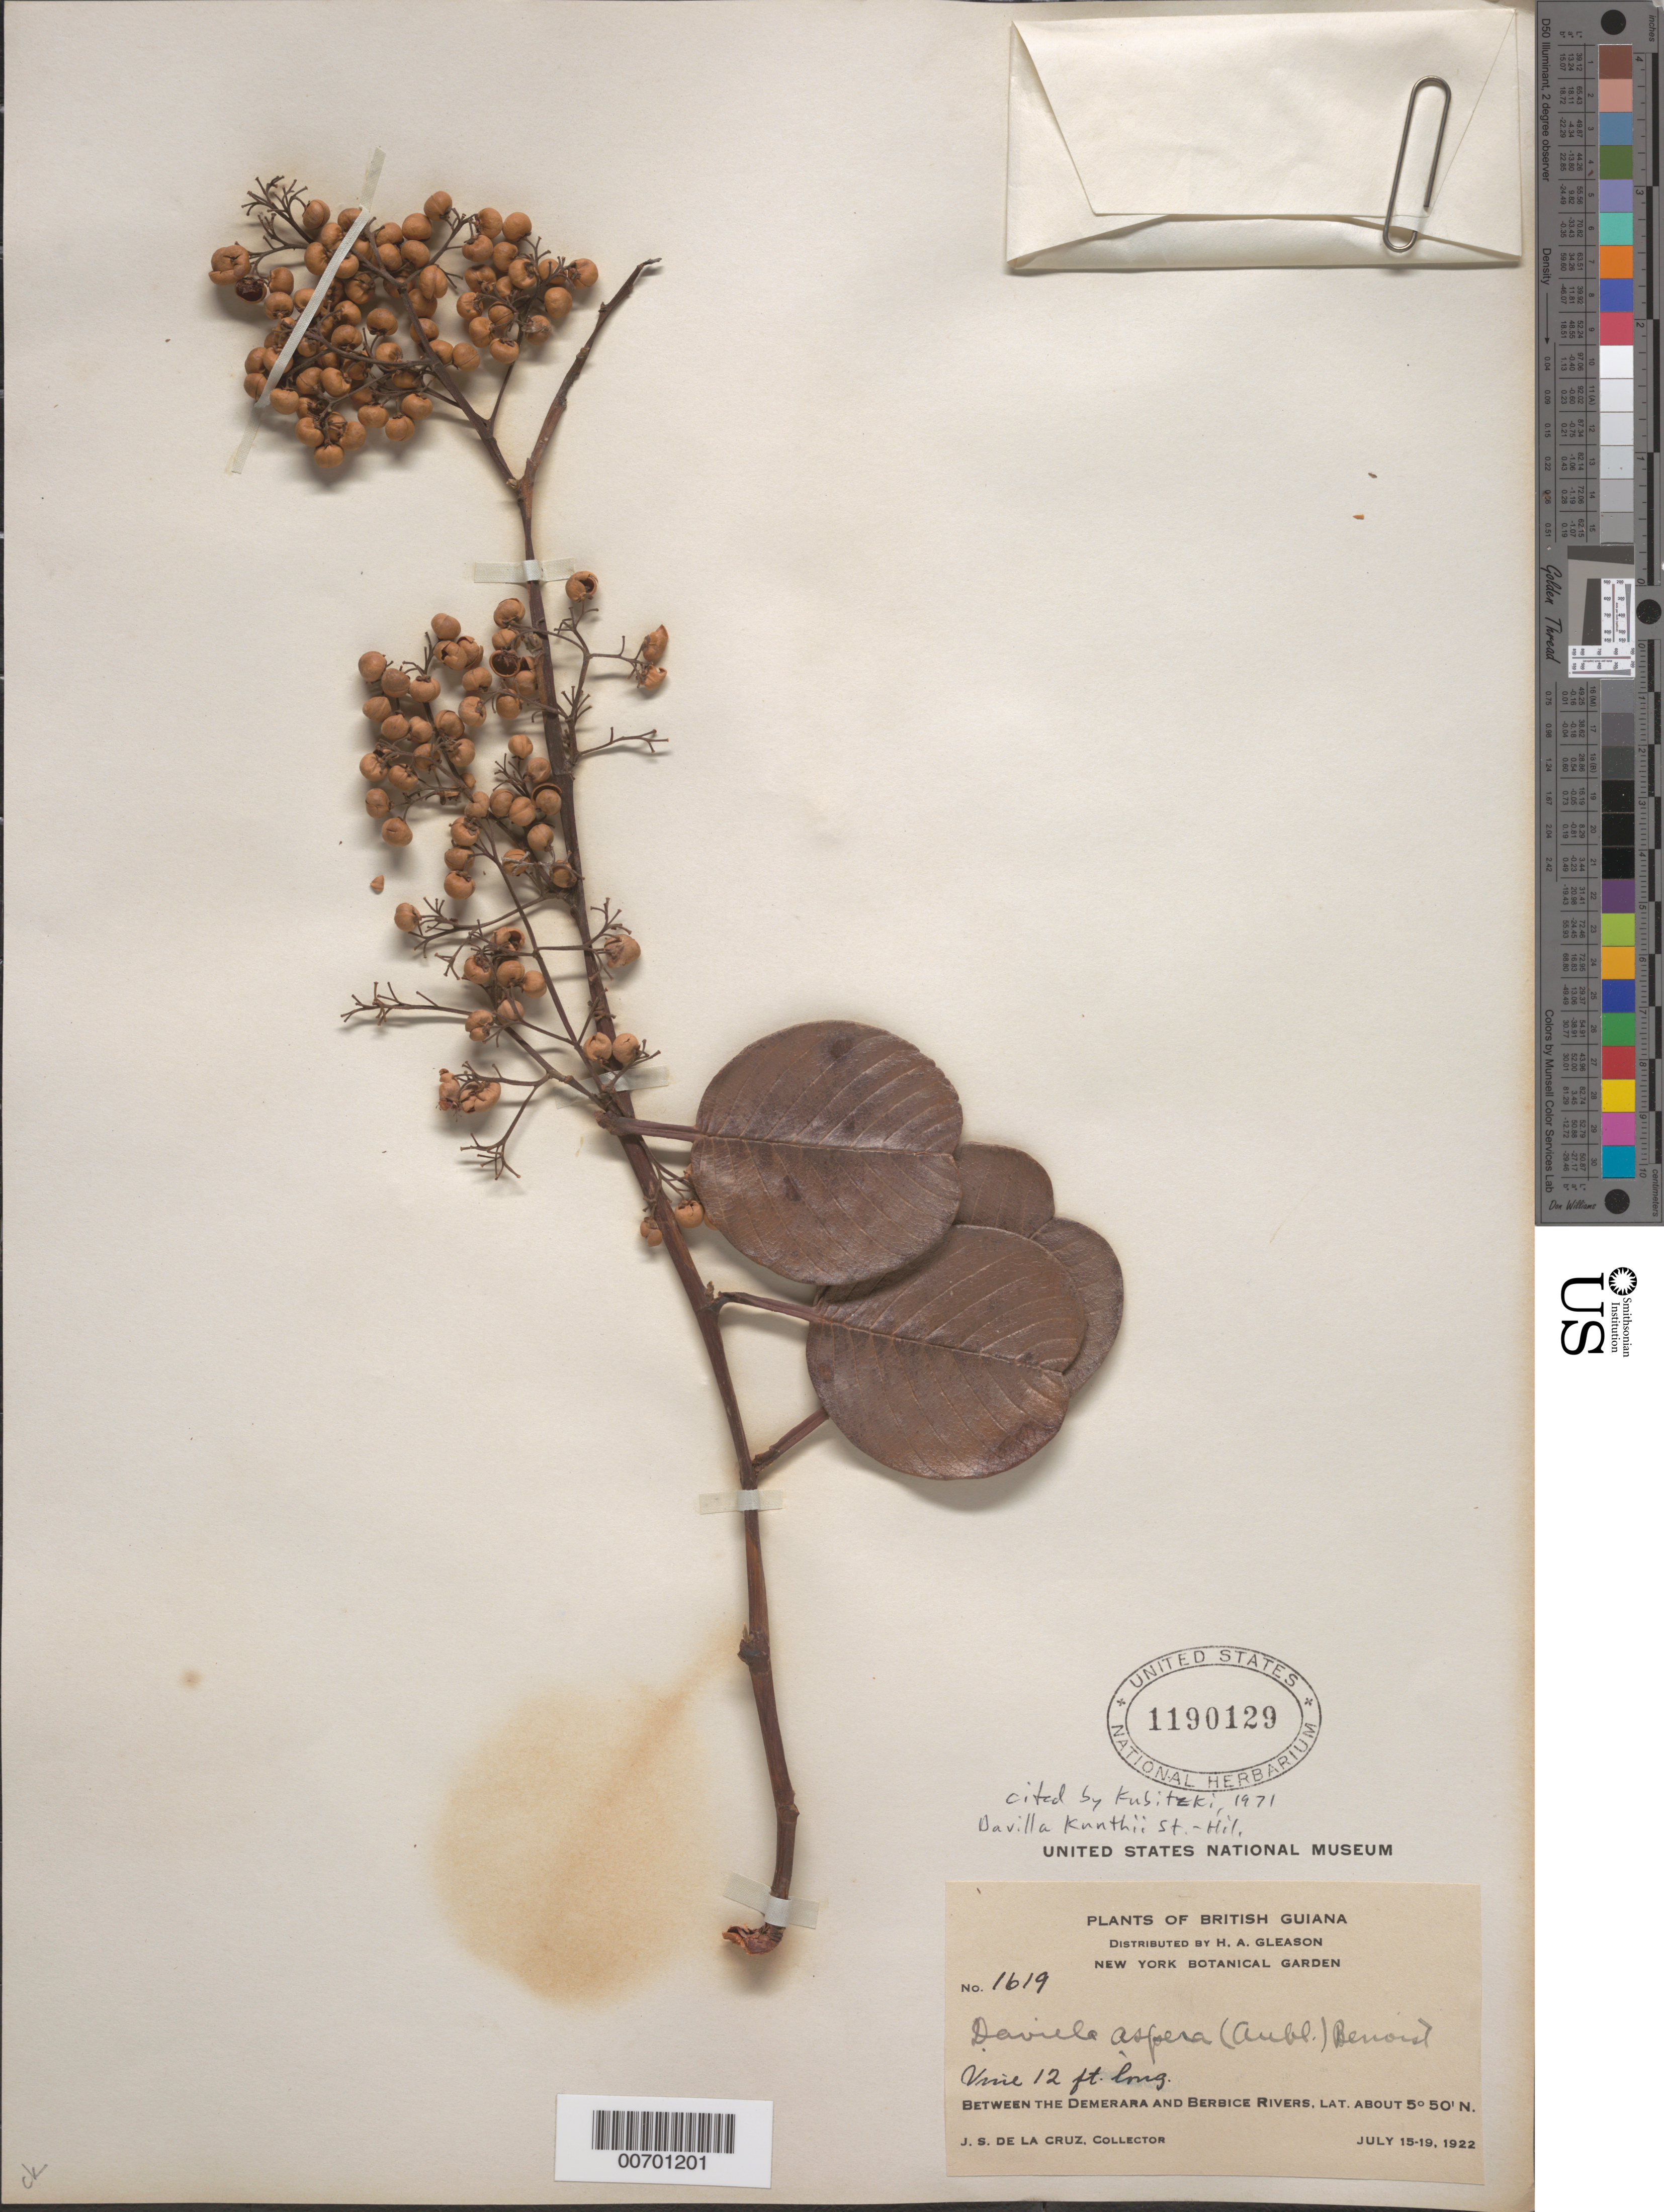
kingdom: Plantae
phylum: Tracheophyta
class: Magnoliopsida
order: Dilleniales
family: Dilleniaceae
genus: Davilla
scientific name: Davilla kunthii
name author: A. St.-Hil.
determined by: Kubitzki, Klaus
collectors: J. S. de la Cruz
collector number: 1619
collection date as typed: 15-Jul-22 to 19-Jul-22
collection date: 1922-07-15/1922-07-19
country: Guyana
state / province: U. Demerara-Berbice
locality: Demerara River to the Berbice River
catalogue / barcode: US 1190129